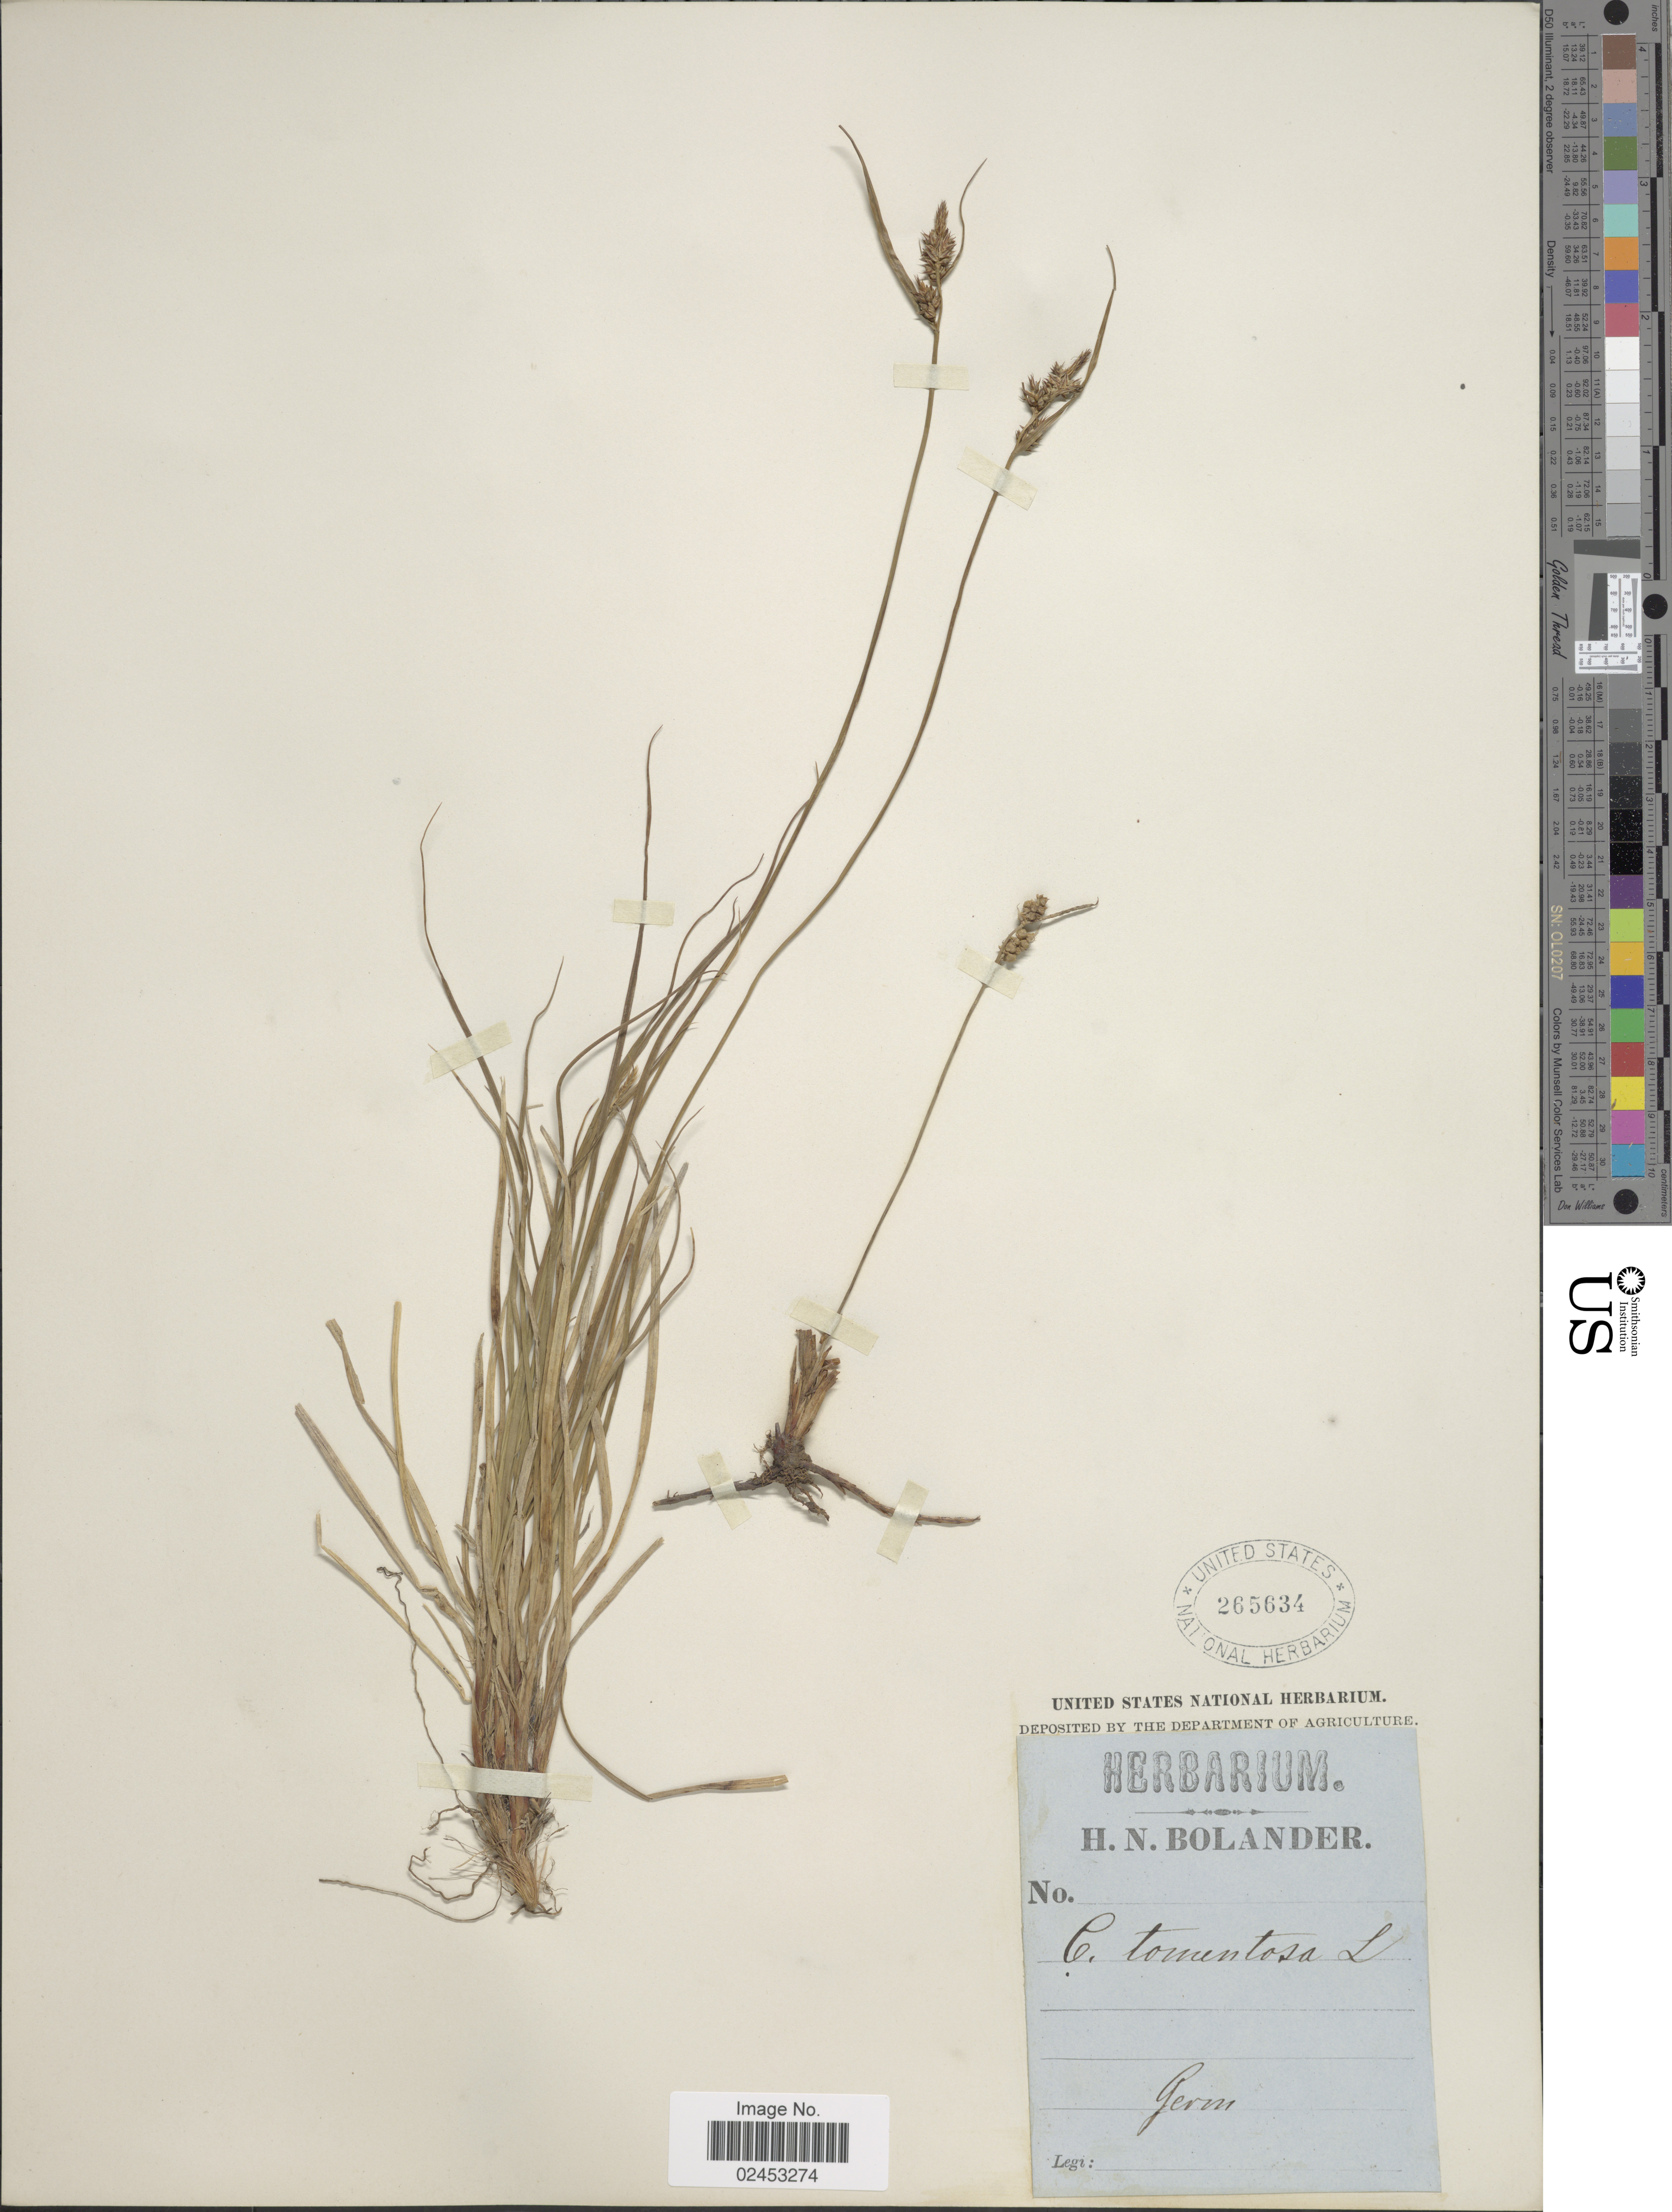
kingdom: Plantae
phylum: Tracheophyta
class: Liliopsida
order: Poales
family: Cyperaceae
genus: Carex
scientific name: Carex tomentosa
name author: L.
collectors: H. N. Bolander (herbarium)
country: Germany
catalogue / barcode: US 265634